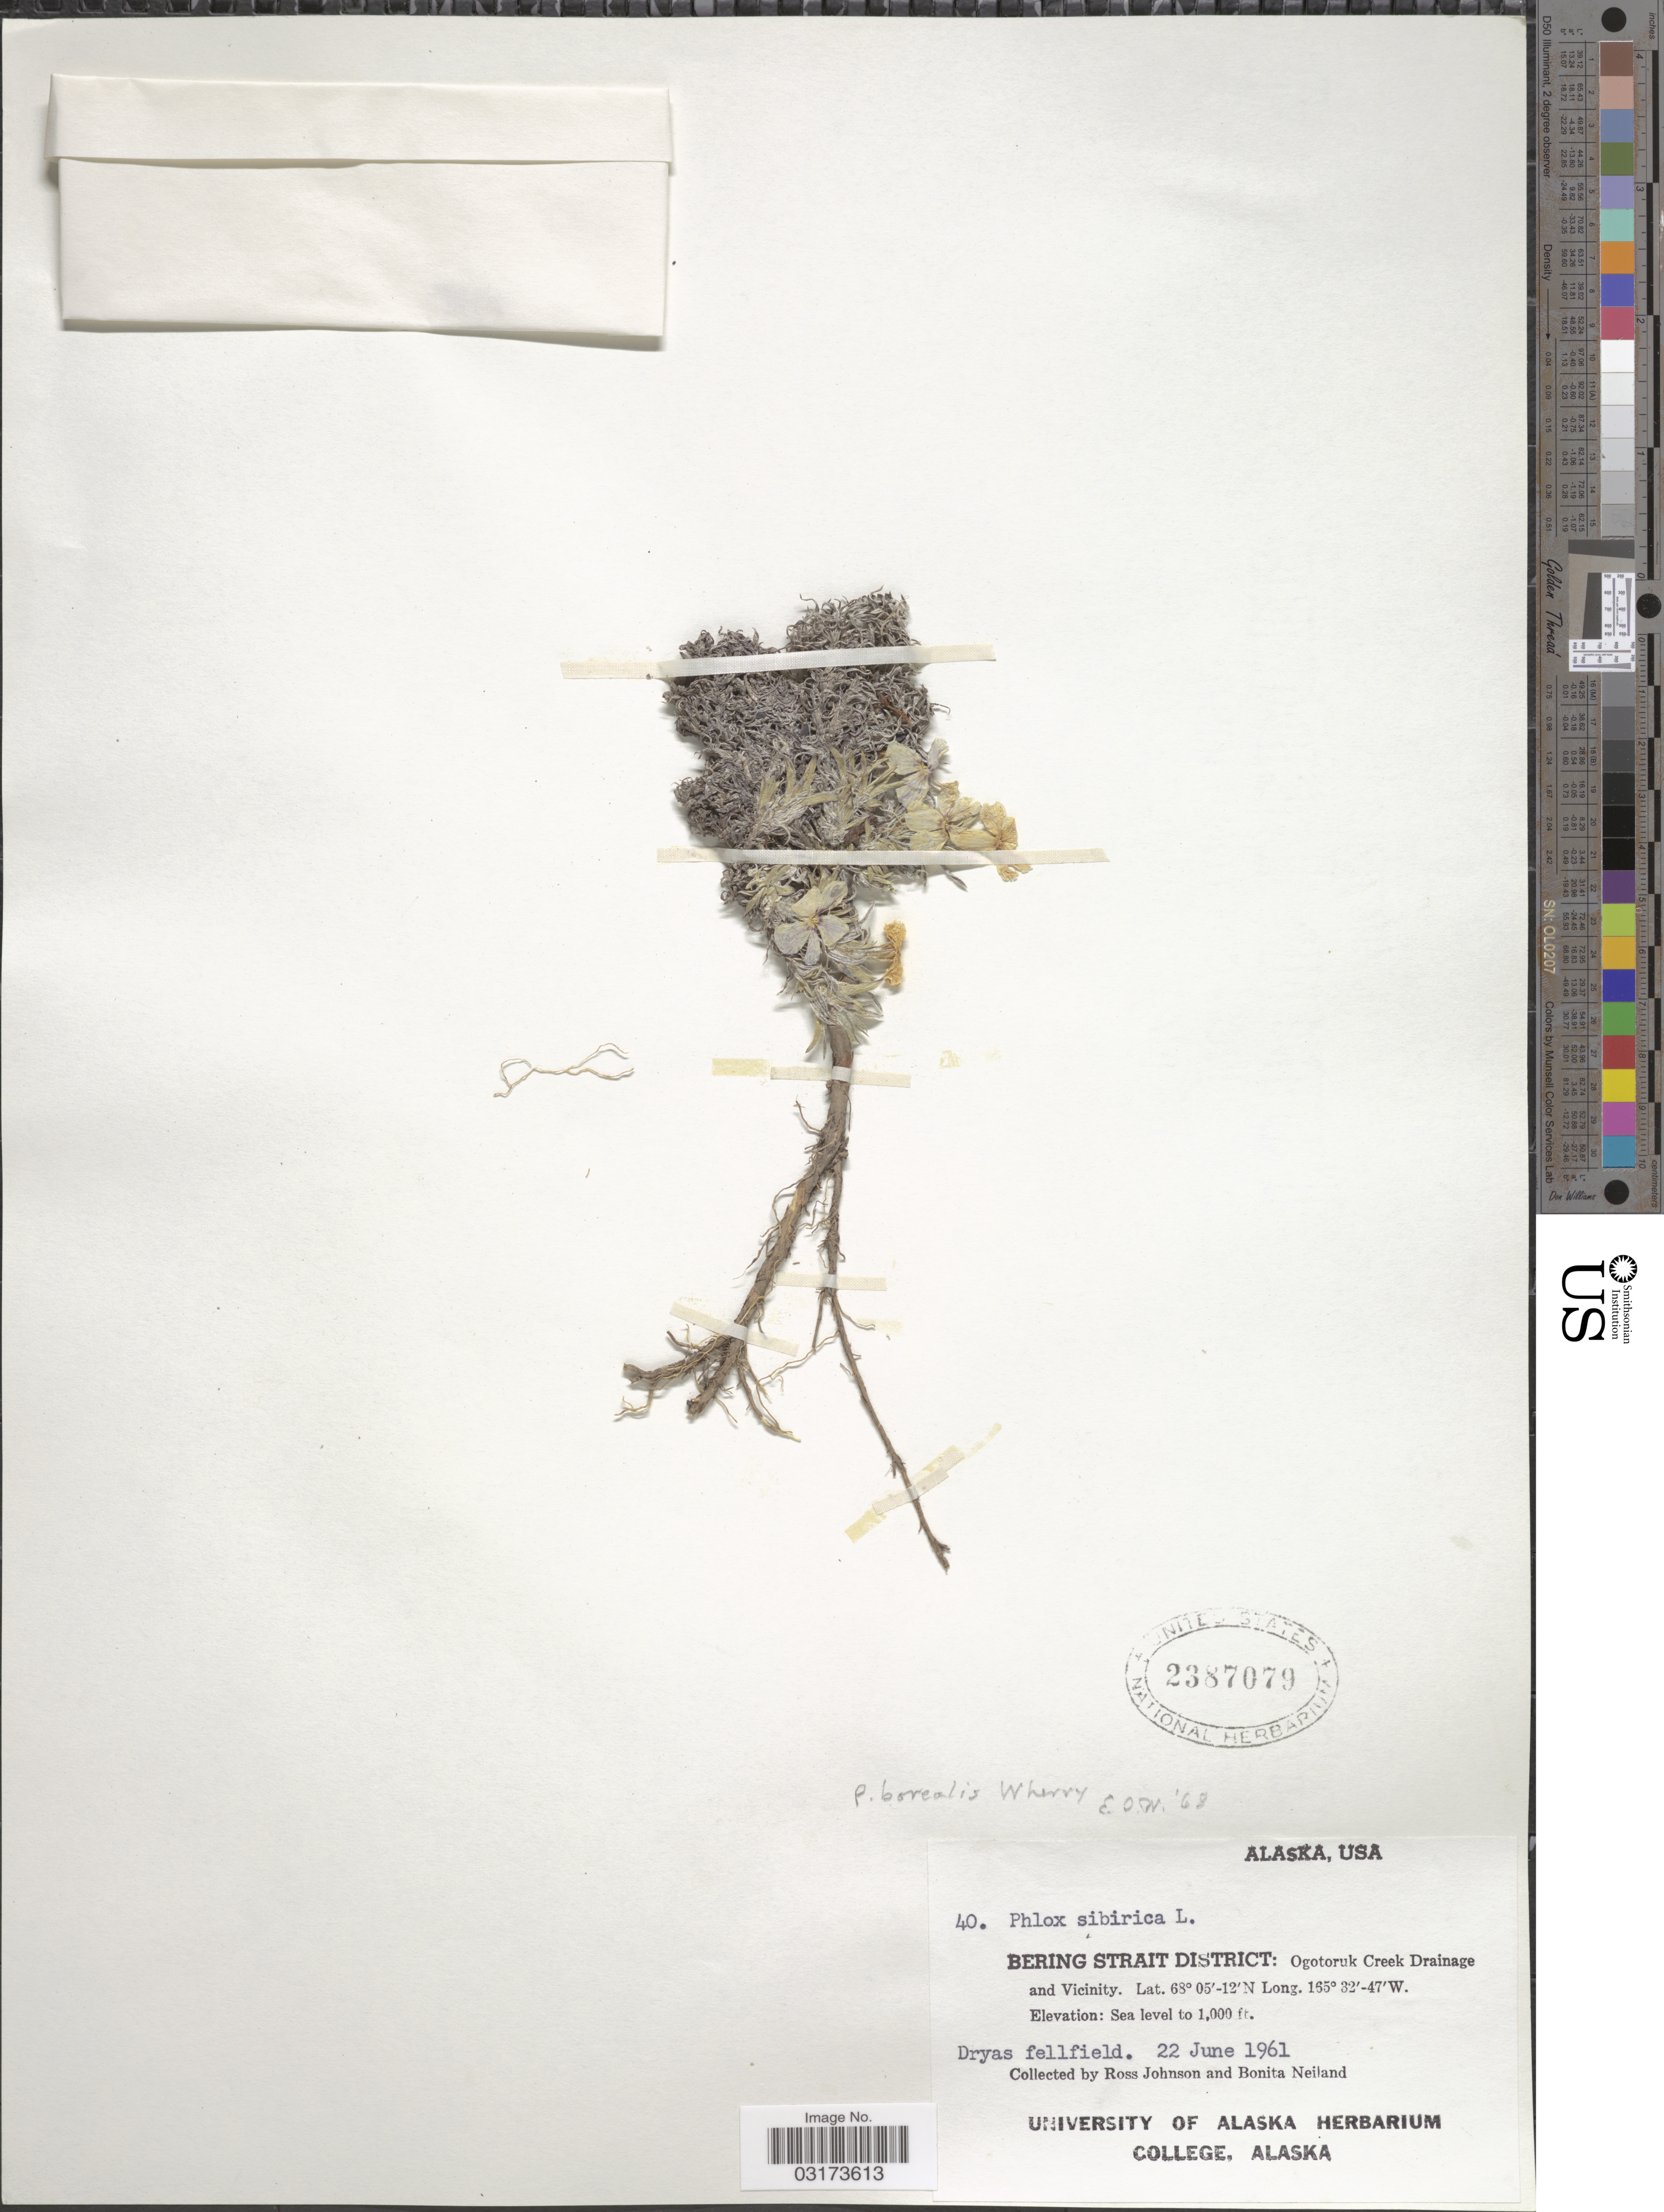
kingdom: Plantae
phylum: Tracheophyta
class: Magnoliopsida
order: Ericales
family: Polemoniaceae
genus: Phlox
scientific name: Phlox alaskensis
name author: Jordal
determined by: Mayfield, M. H.; Ferguson, C. J.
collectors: R. Johnson & B. Neiland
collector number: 40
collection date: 1961-06-22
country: United States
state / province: Alaska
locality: Bering Strait District: Ogotoruk Creek Drainage and Vicinity.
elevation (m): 0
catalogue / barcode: US 2387079